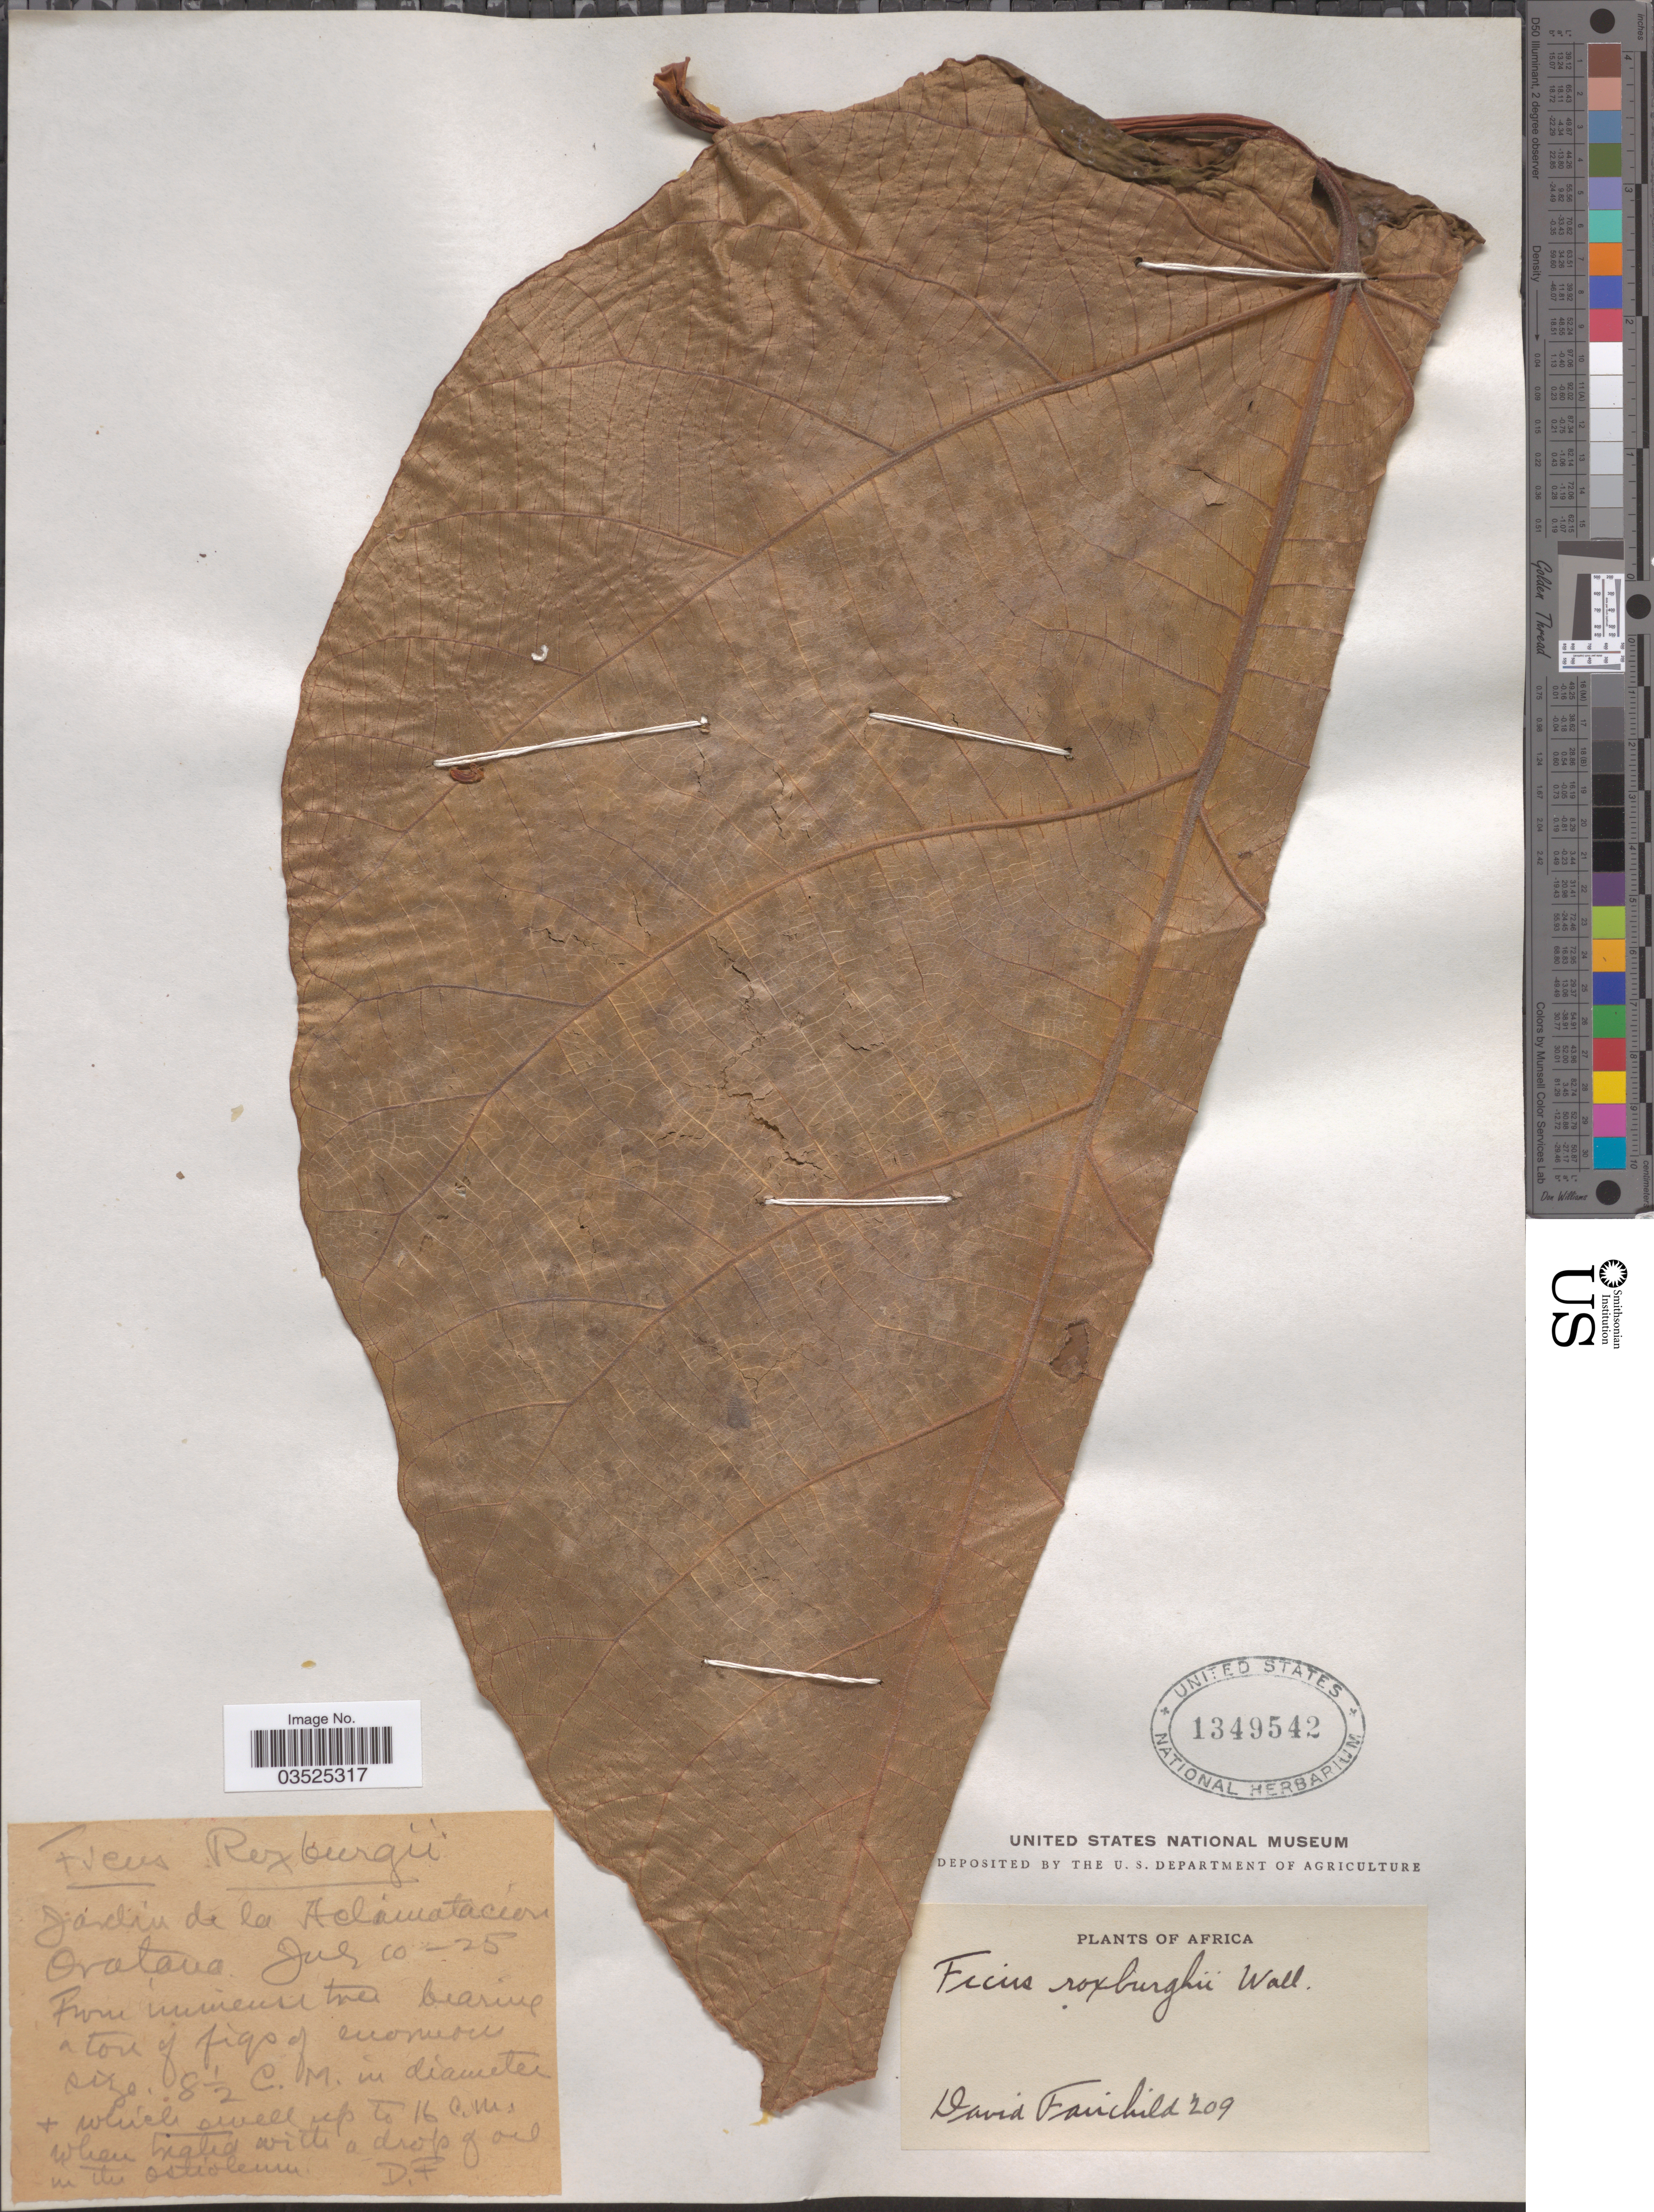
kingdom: Plantae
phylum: Tracheophyta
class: Magnoliopsida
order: Rosales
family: Moraceae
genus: Ficus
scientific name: Ficus roxburghii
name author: Wall. ex Steud.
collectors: D. Fairchild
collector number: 209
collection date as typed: Transcribed d/m/y: 10/7/25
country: Spain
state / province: Canarias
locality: Africa. Jardin de la Aclimatacion Orotava.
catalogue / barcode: US 1349542